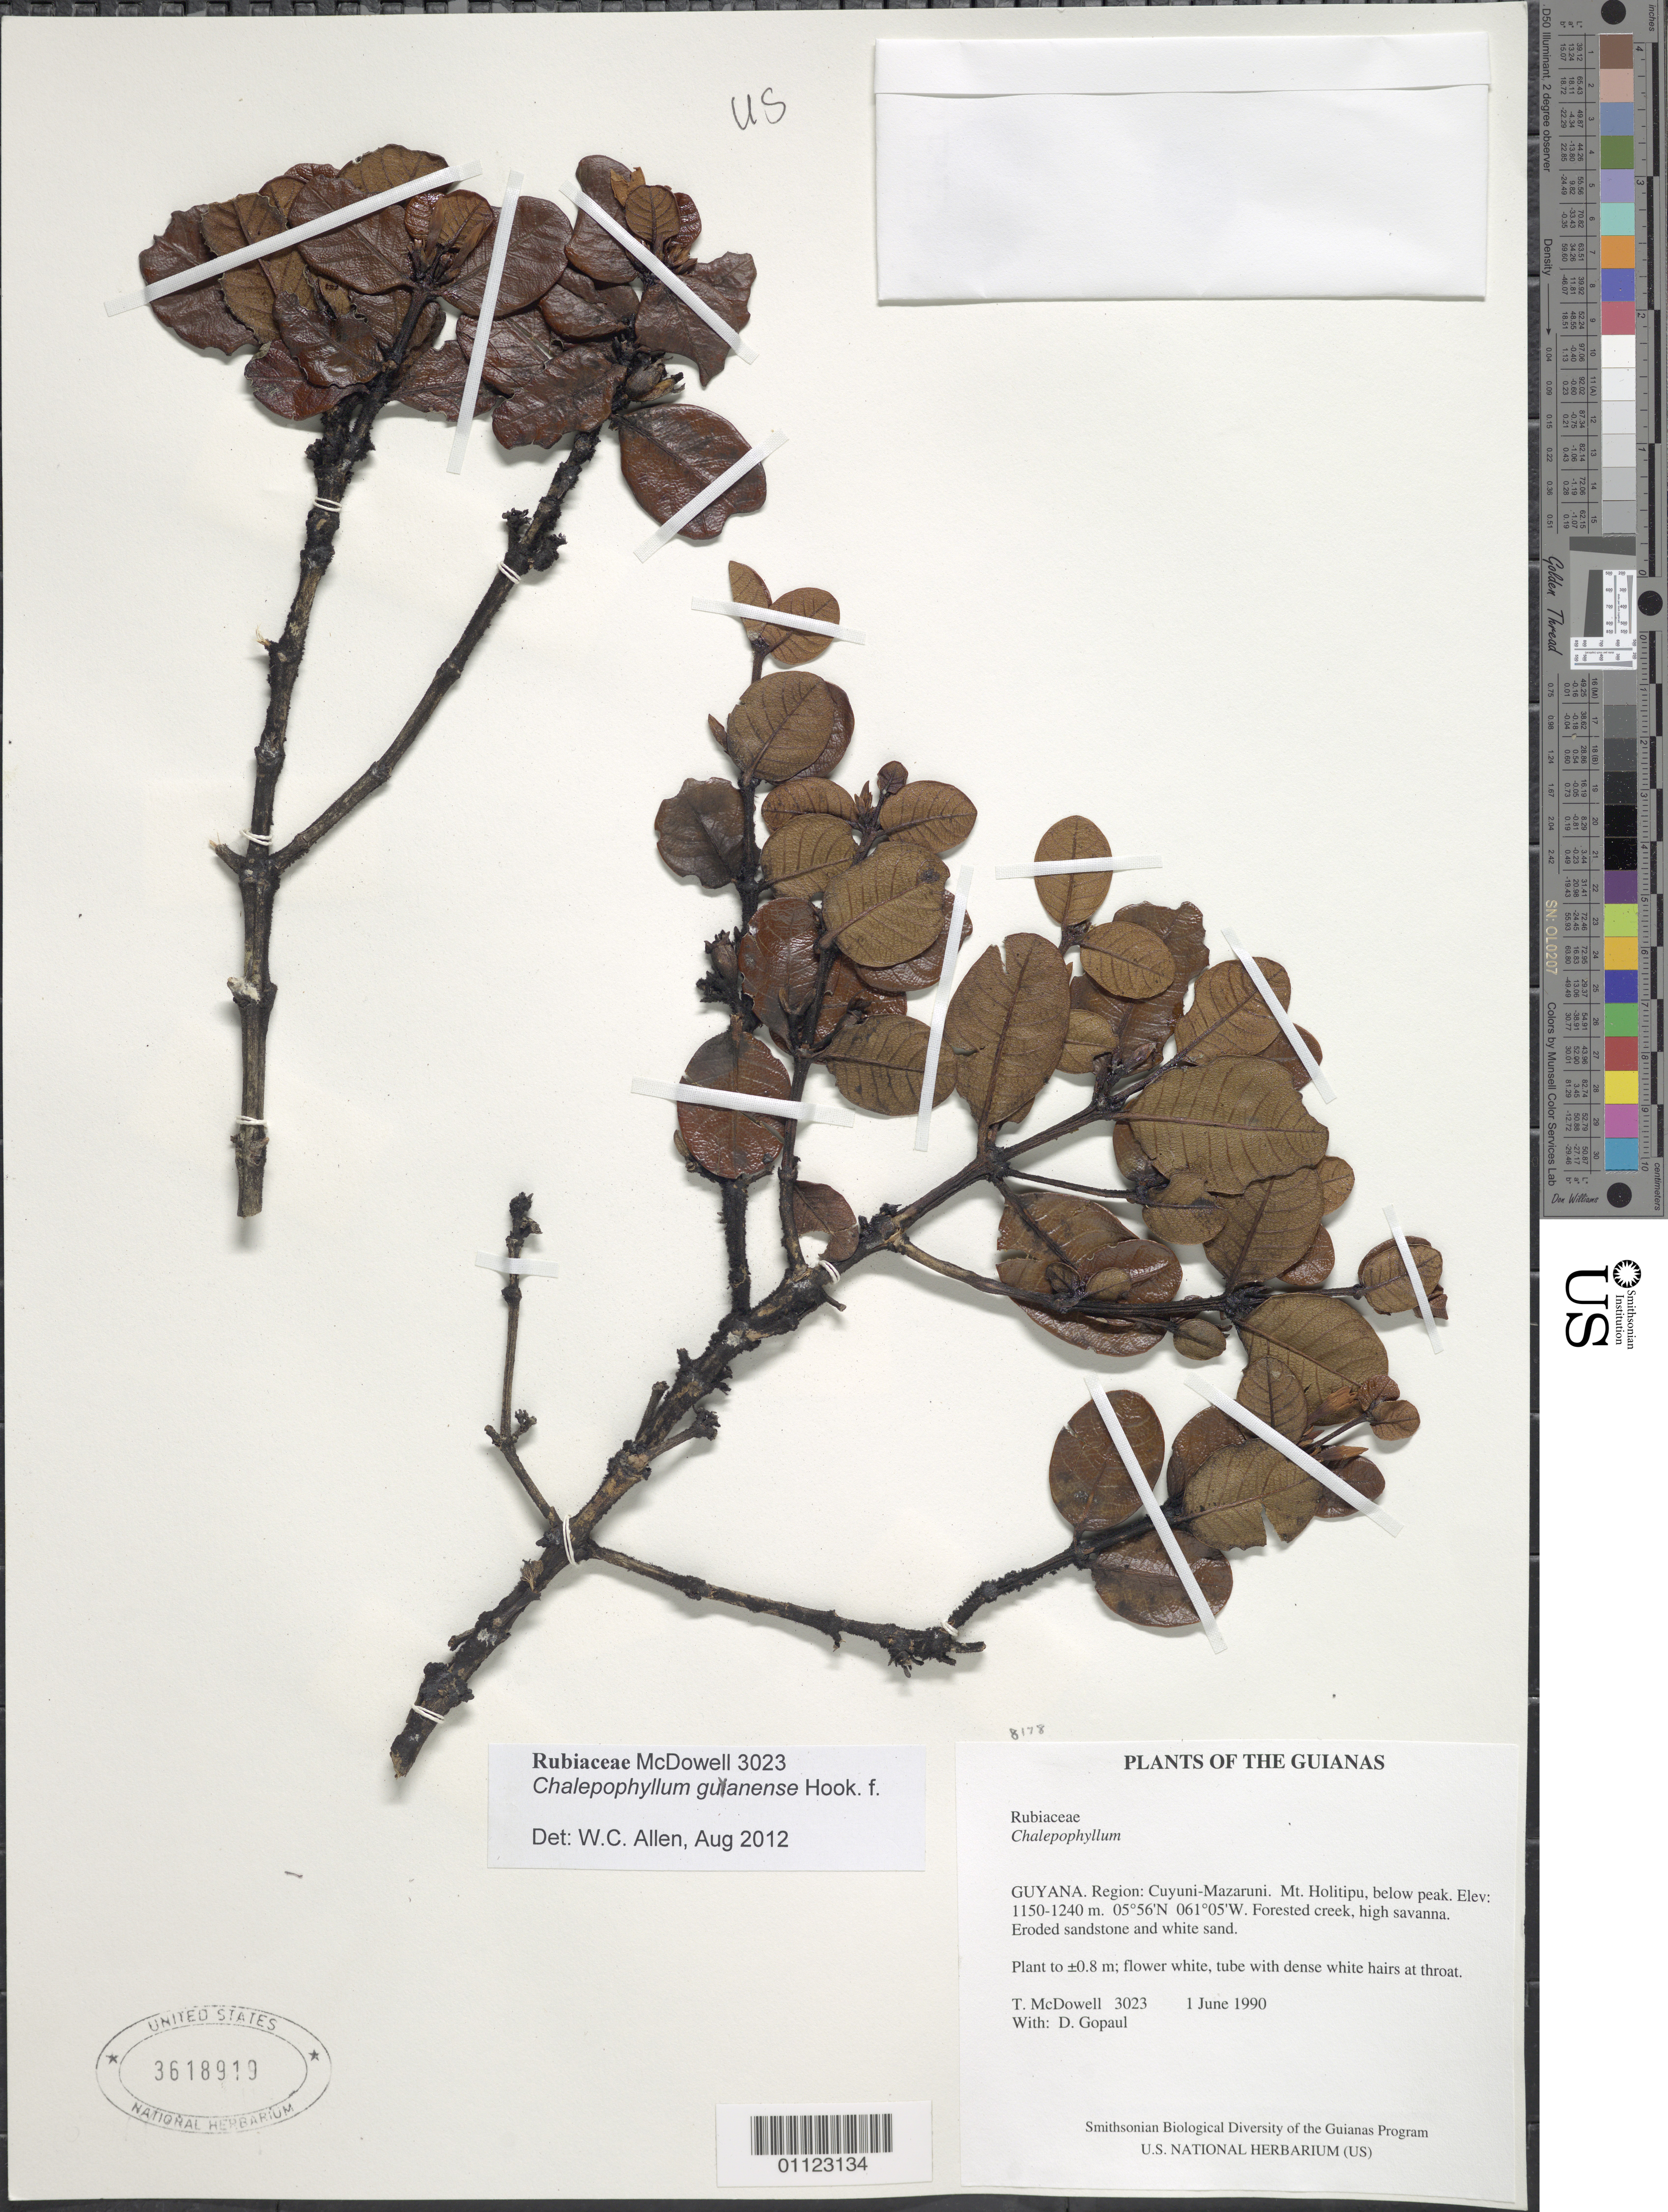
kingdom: Plantae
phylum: Tracheophyta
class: Magnoliopsida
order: Gentianales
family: Rubiaceae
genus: Chalepophyllum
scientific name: Chalepophyllum guianense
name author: Hook. f.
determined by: Allen, W. C., (UNITED STATES)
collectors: T. McDowell, D. Hughs & D. Gopaul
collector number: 3023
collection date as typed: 1 June 1990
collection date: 1990-06-01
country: Guyana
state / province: Cuyuni-Mazaruni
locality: Mt. Holitipu camp, below peak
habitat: Forested creek, high savanna. Eroded sandstone and white sand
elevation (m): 1150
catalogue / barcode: US 3618919